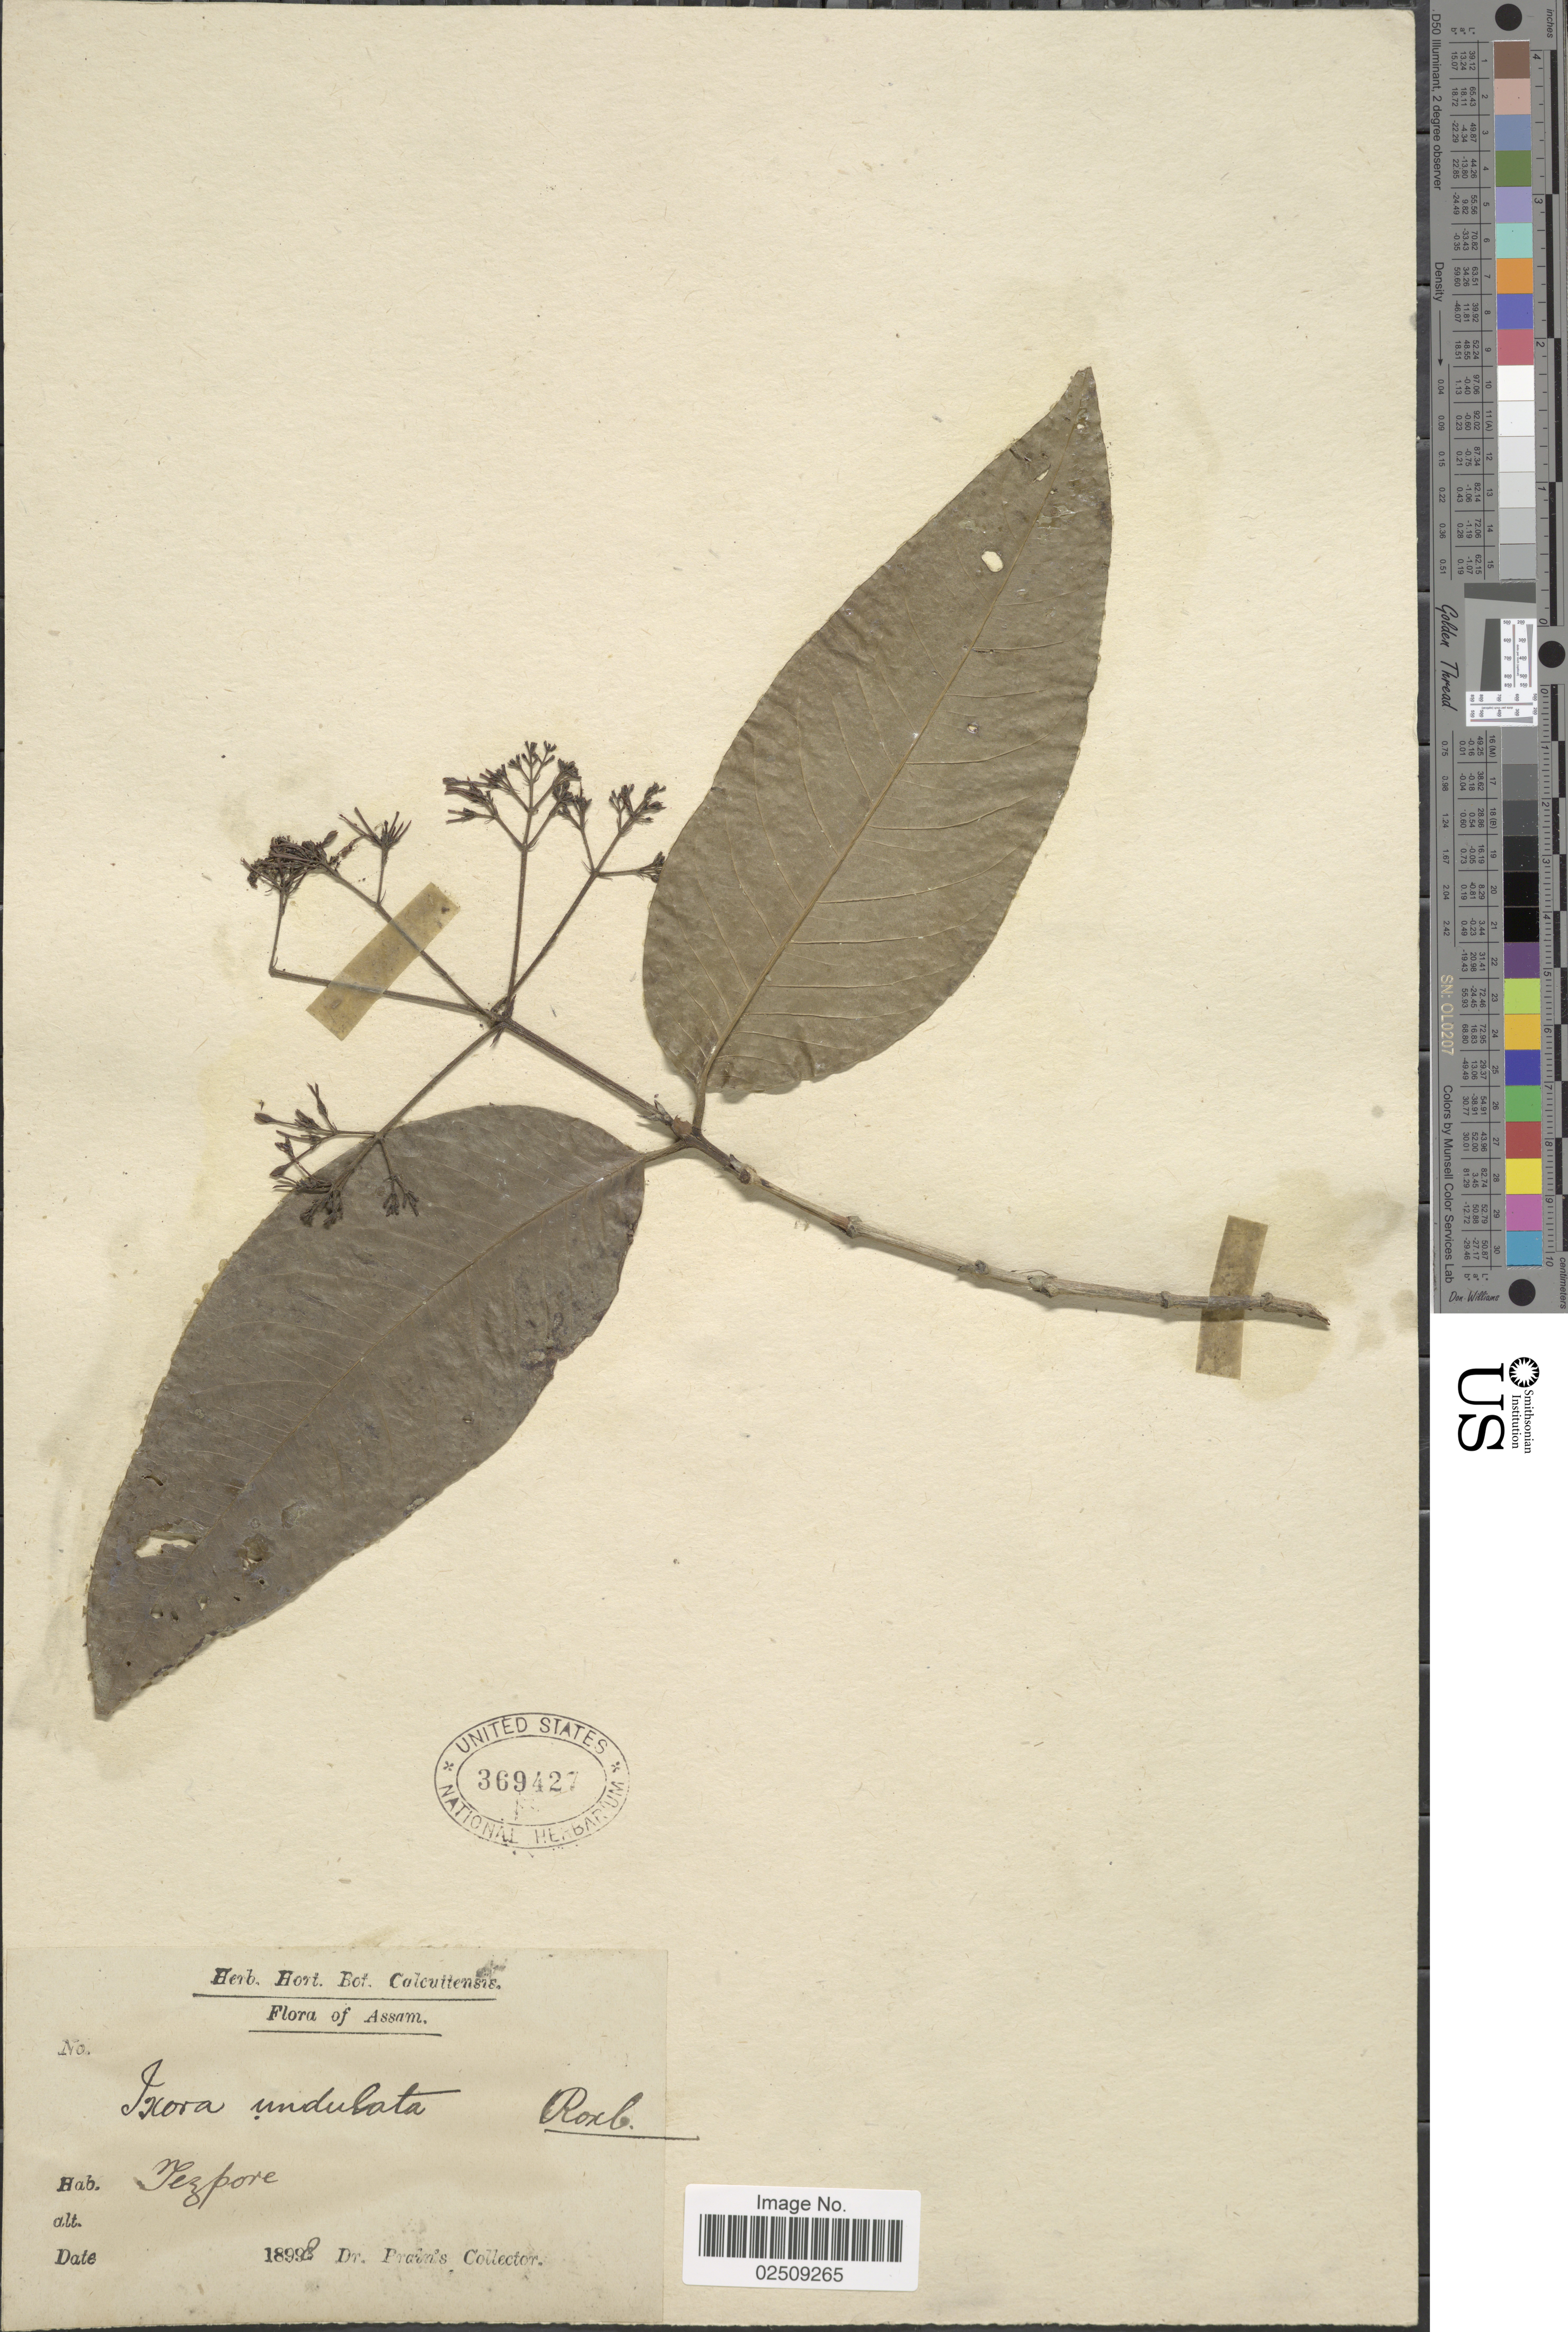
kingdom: Plantae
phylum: Tracheophyta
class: Magnoliopsida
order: Gentianales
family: Rubiaceae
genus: Ixora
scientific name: Ixora undulata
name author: Roxb.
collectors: Dr. King's collector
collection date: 1898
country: India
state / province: Assam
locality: Tezpore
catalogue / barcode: US 369427